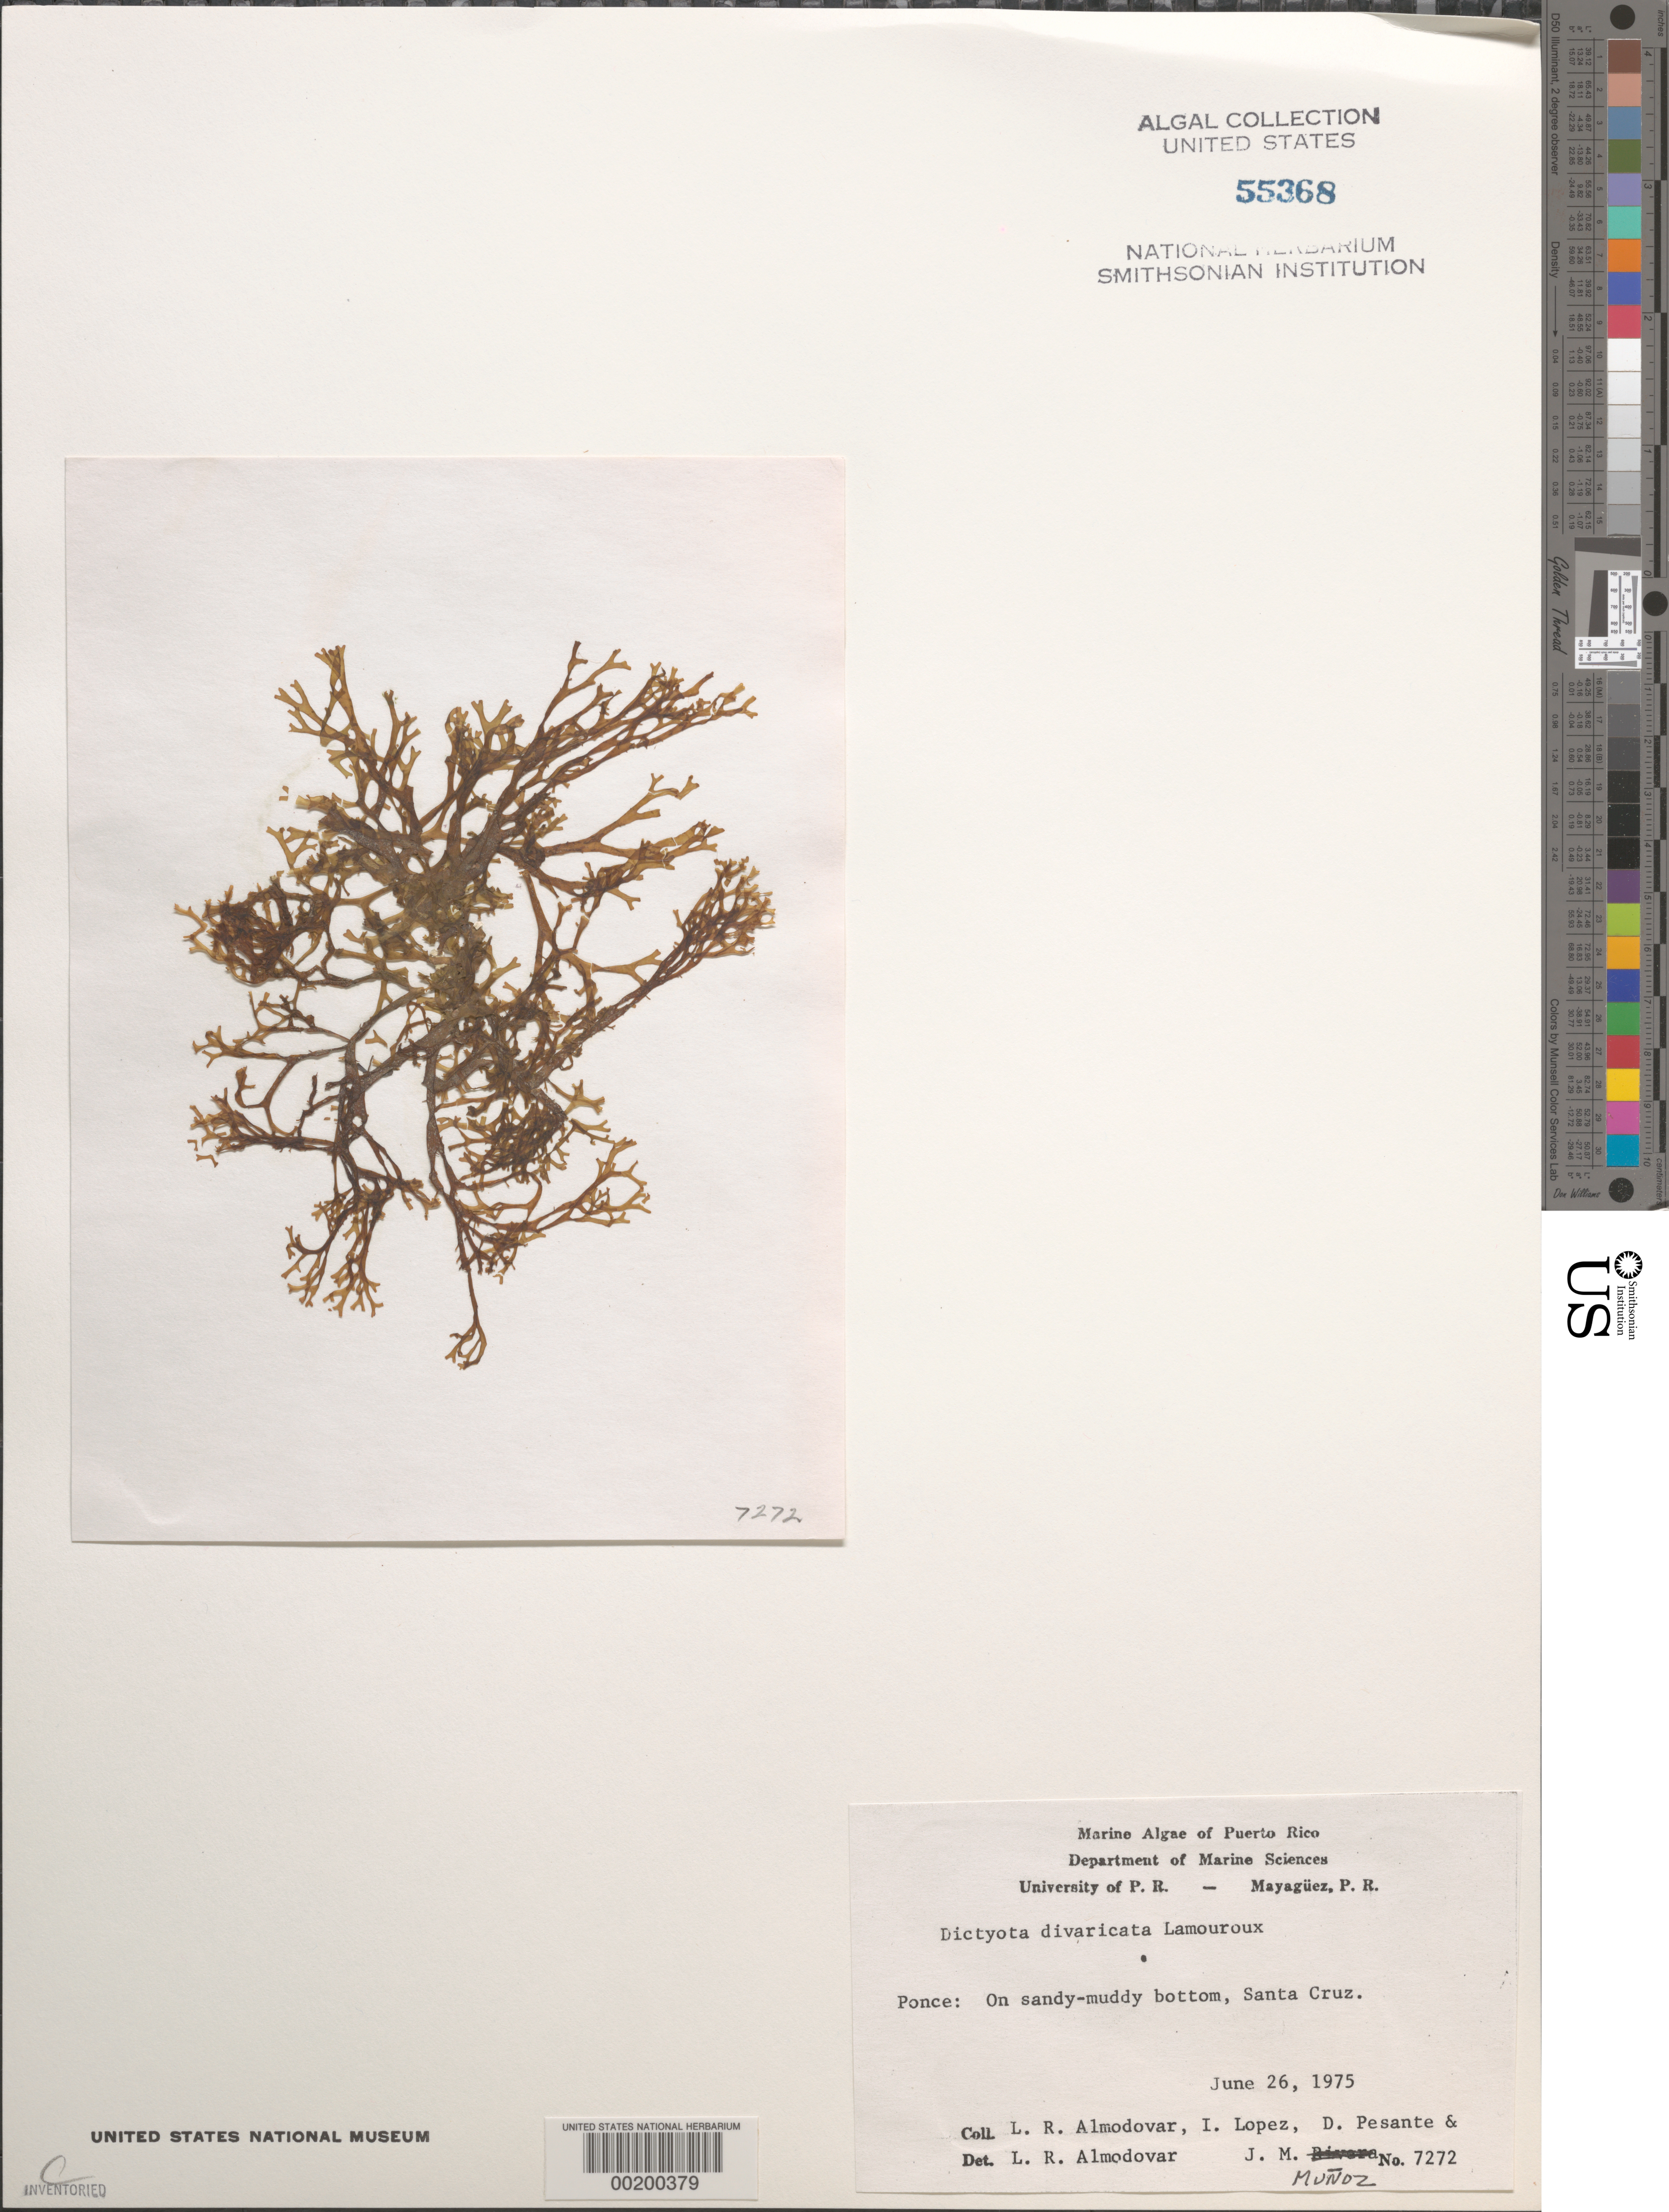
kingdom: Chromista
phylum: Ochrophyta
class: Phaeophyceae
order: Dictyotales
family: Dictyotaceae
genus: Dictyota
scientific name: Dictyota divaricata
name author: J.V.Lamouroux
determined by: Almodovar, L. R.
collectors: L. Almodovar, I. Lopéz, D. Pesante & J. Muñoz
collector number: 7272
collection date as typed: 26 Jun 1975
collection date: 1975-06-26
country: Puerto Rico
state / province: Ponce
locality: Santa cruz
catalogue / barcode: US 55368